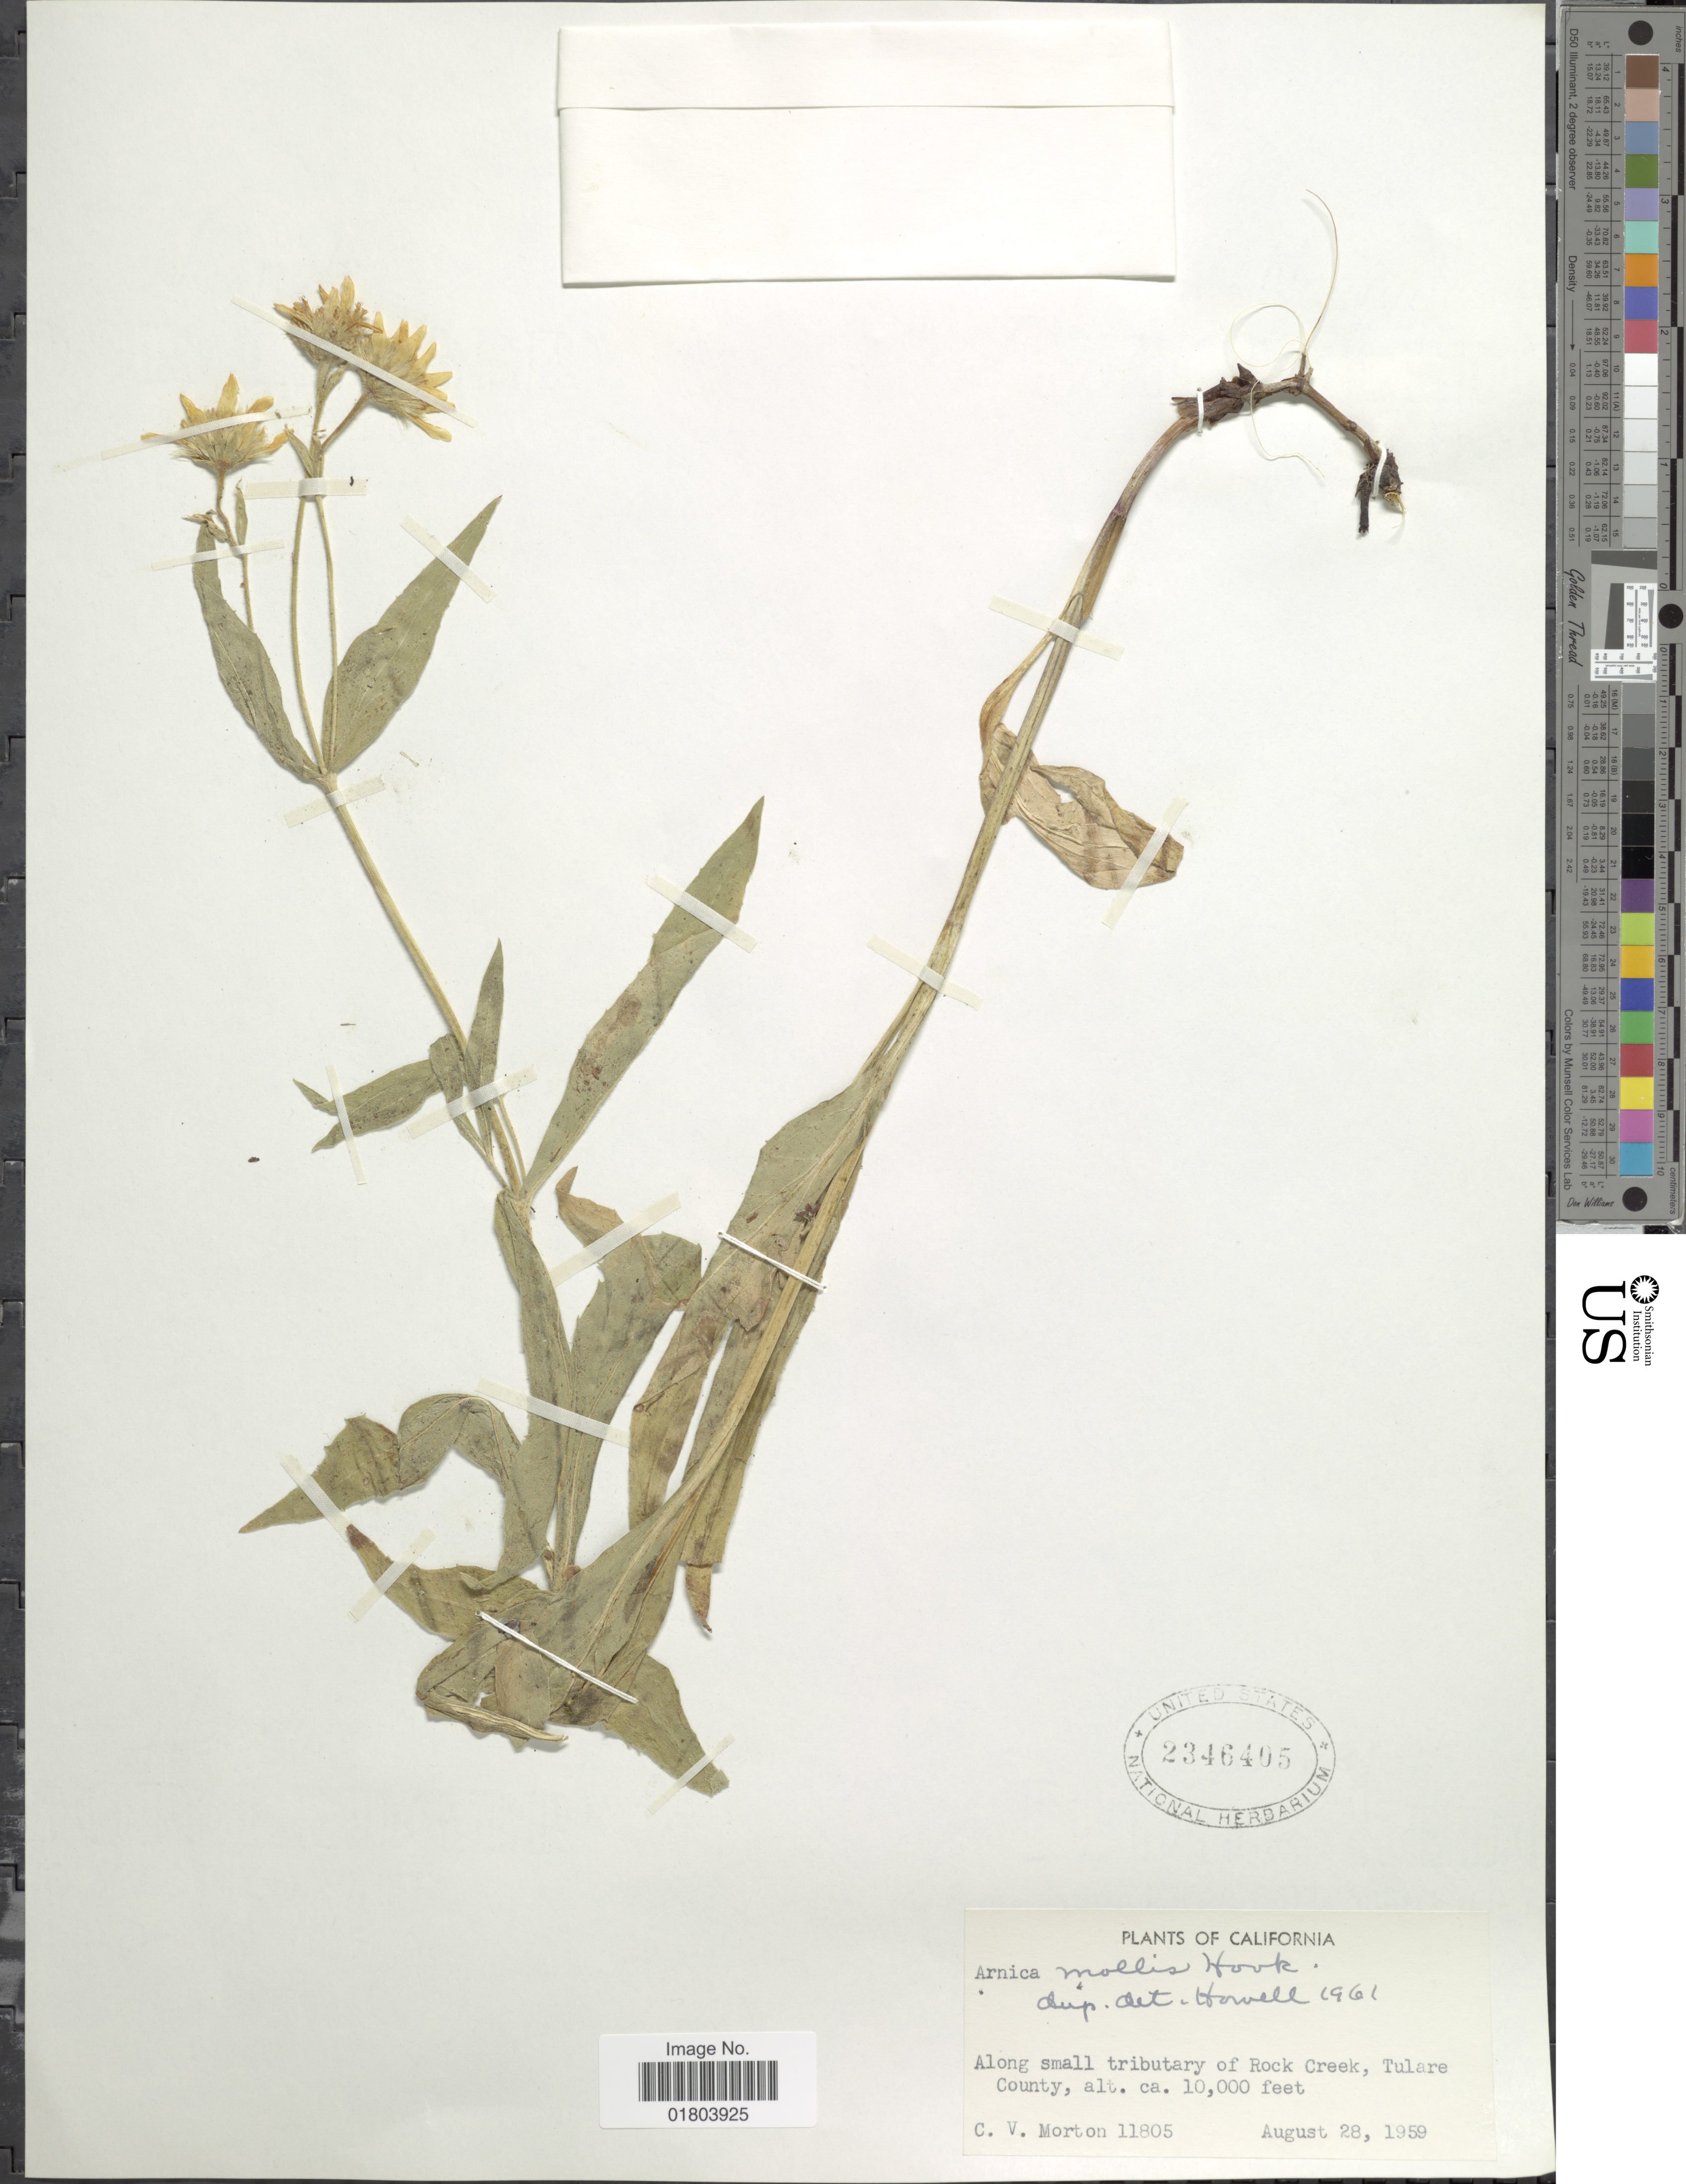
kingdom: Plantae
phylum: Tracheophyta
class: Magnoliopsida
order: Asterales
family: Asteraceae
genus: Arnica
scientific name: Arnica mollis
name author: Hook.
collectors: C. V. Morton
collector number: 11805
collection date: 1959-08-28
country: United States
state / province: California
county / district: Tulare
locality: Along small tributary of Rock Creek, Tulare County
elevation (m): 3048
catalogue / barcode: US 2346405